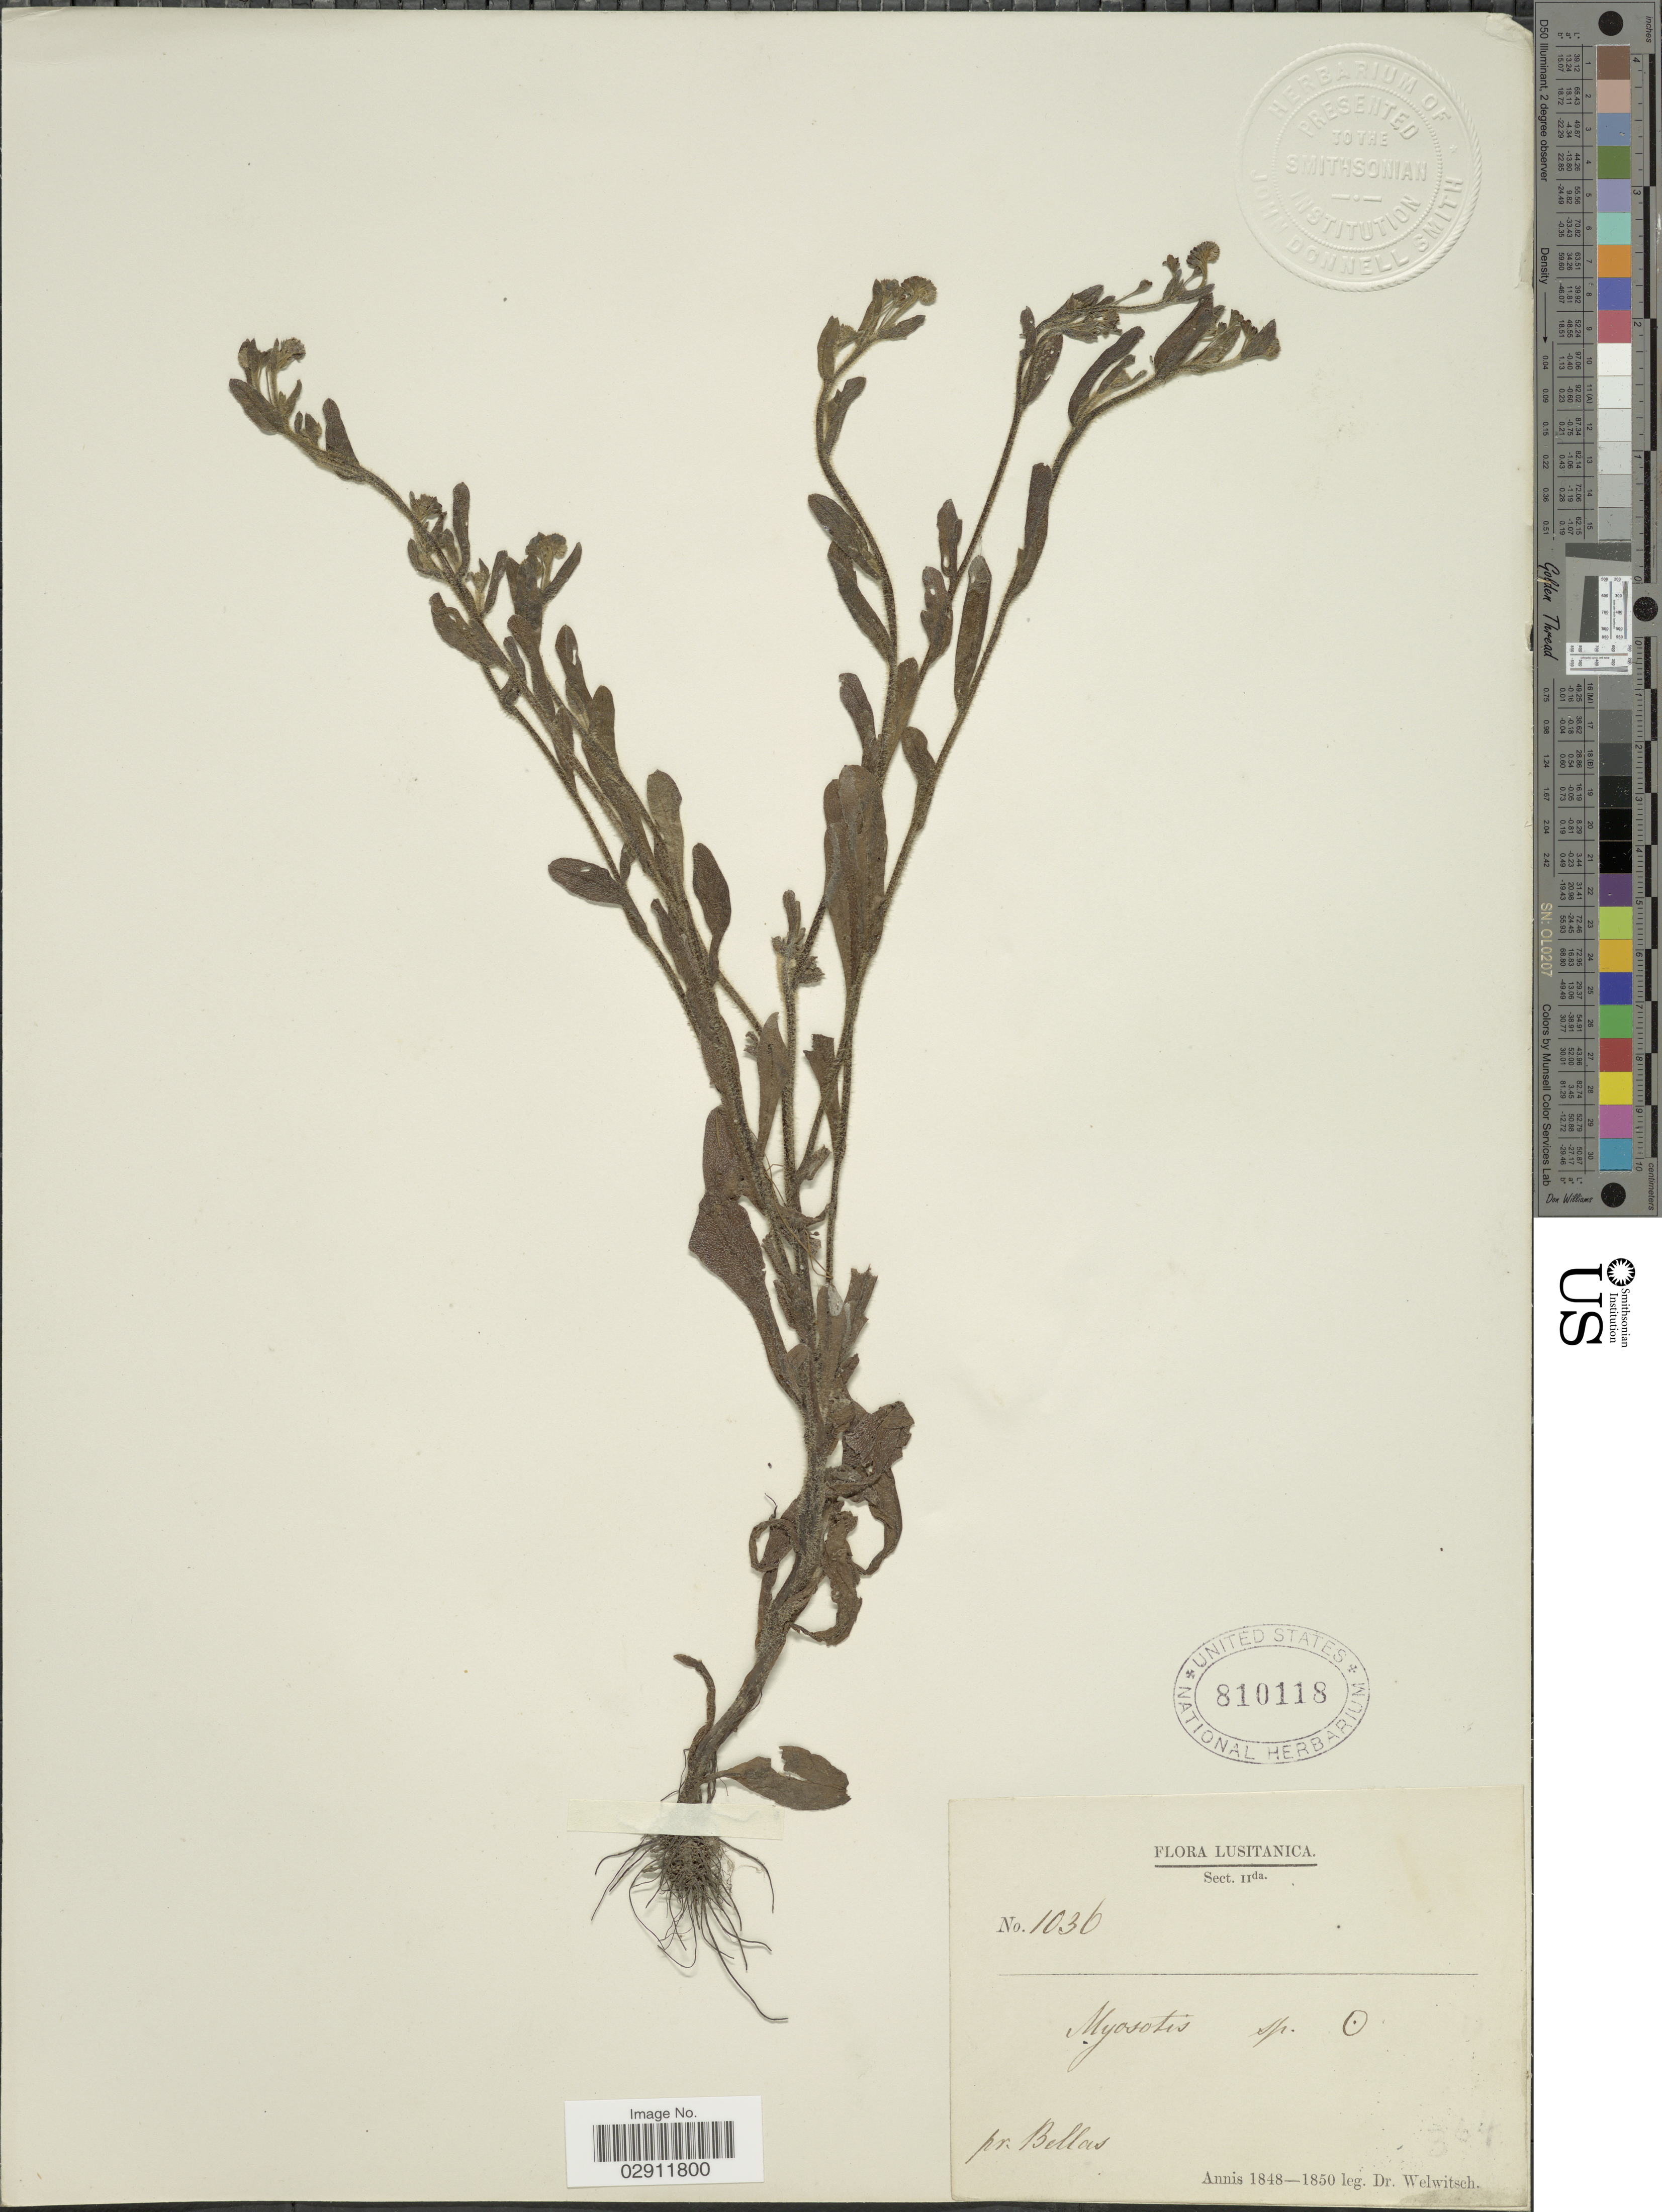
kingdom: Plantae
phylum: Tracheophyta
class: Magnoliopsida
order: Boraginales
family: Boraginaceae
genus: Myosotis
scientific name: Myosotis sp.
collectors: -. Welwitsch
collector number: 1036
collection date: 1848/1850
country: Portugal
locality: Lusitanica, pr. Bellas.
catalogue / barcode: US 810118